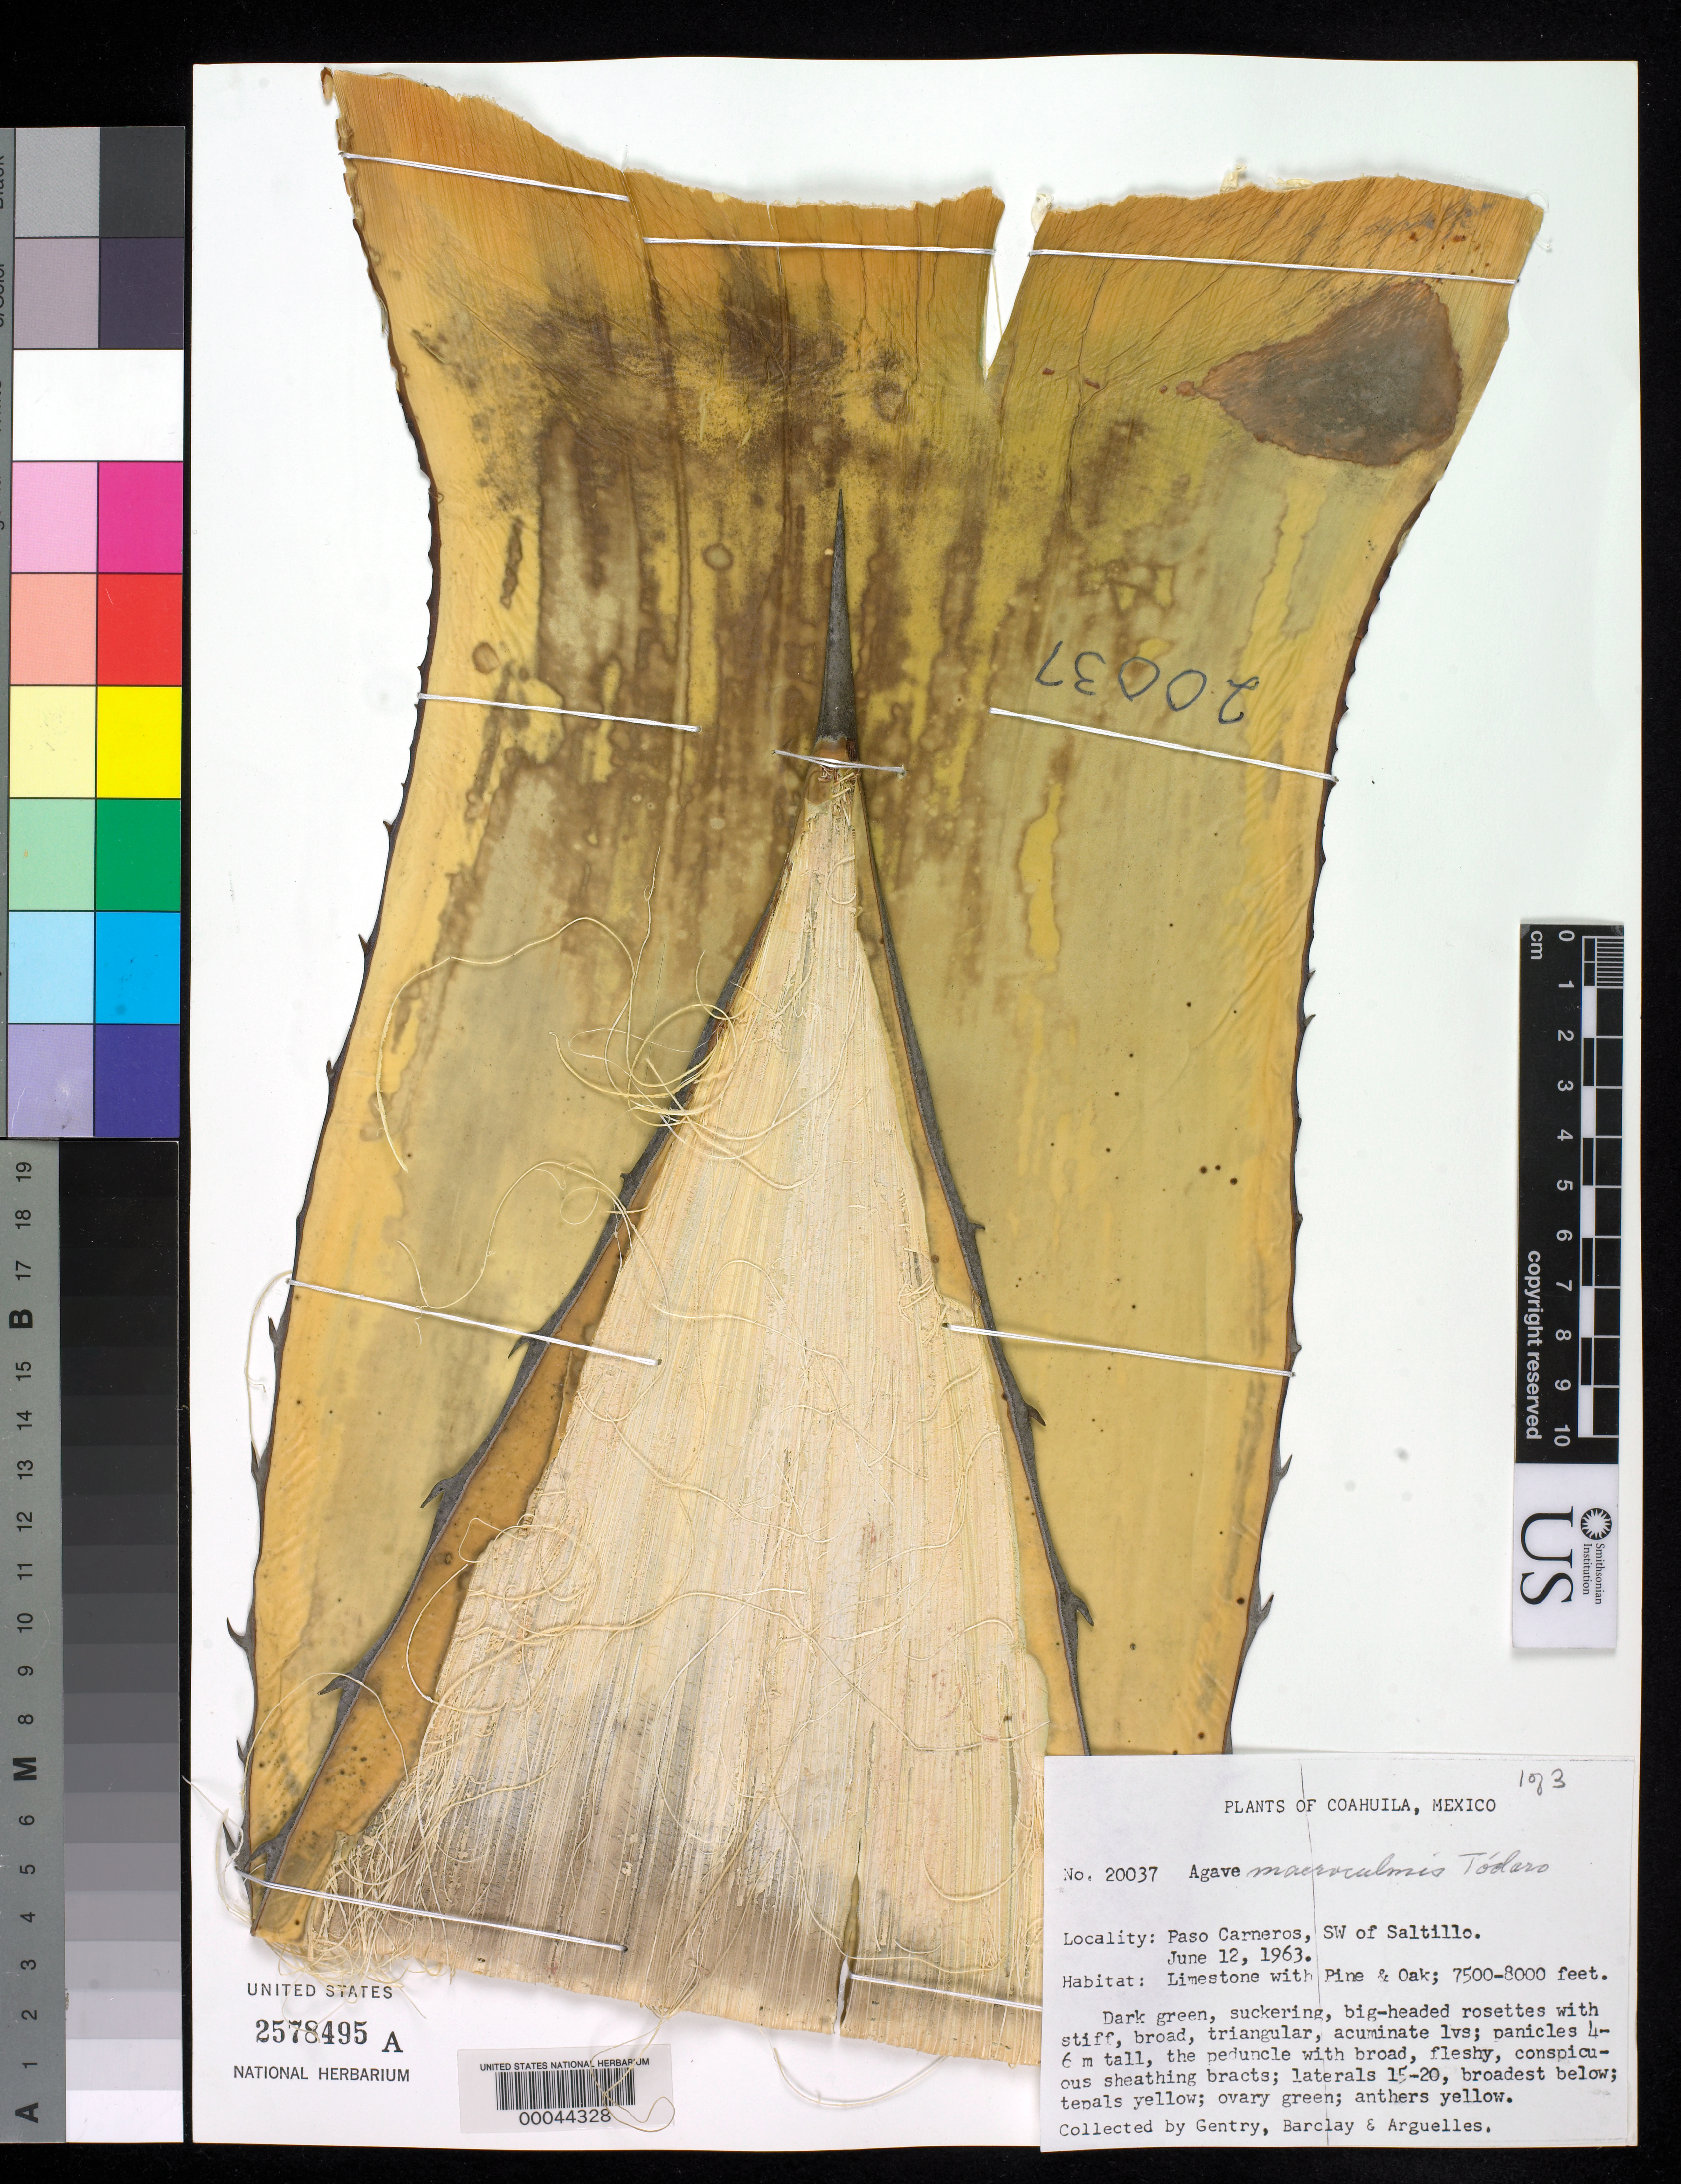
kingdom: Plantae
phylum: Tracheophyta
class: Liliopsida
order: Asparagales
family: Asparagaceae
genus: Agave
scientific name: Agave macroculmis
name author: Tod.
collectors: H. S. Gentry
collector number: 20037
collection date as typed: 12 Jun 1963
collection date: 1963-06-12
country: Mexico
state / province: Coahuila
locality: Paso Carneros, SW of Saltillo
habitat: Limestone with pine & oak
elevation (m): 2286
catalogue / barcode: US 2578495A